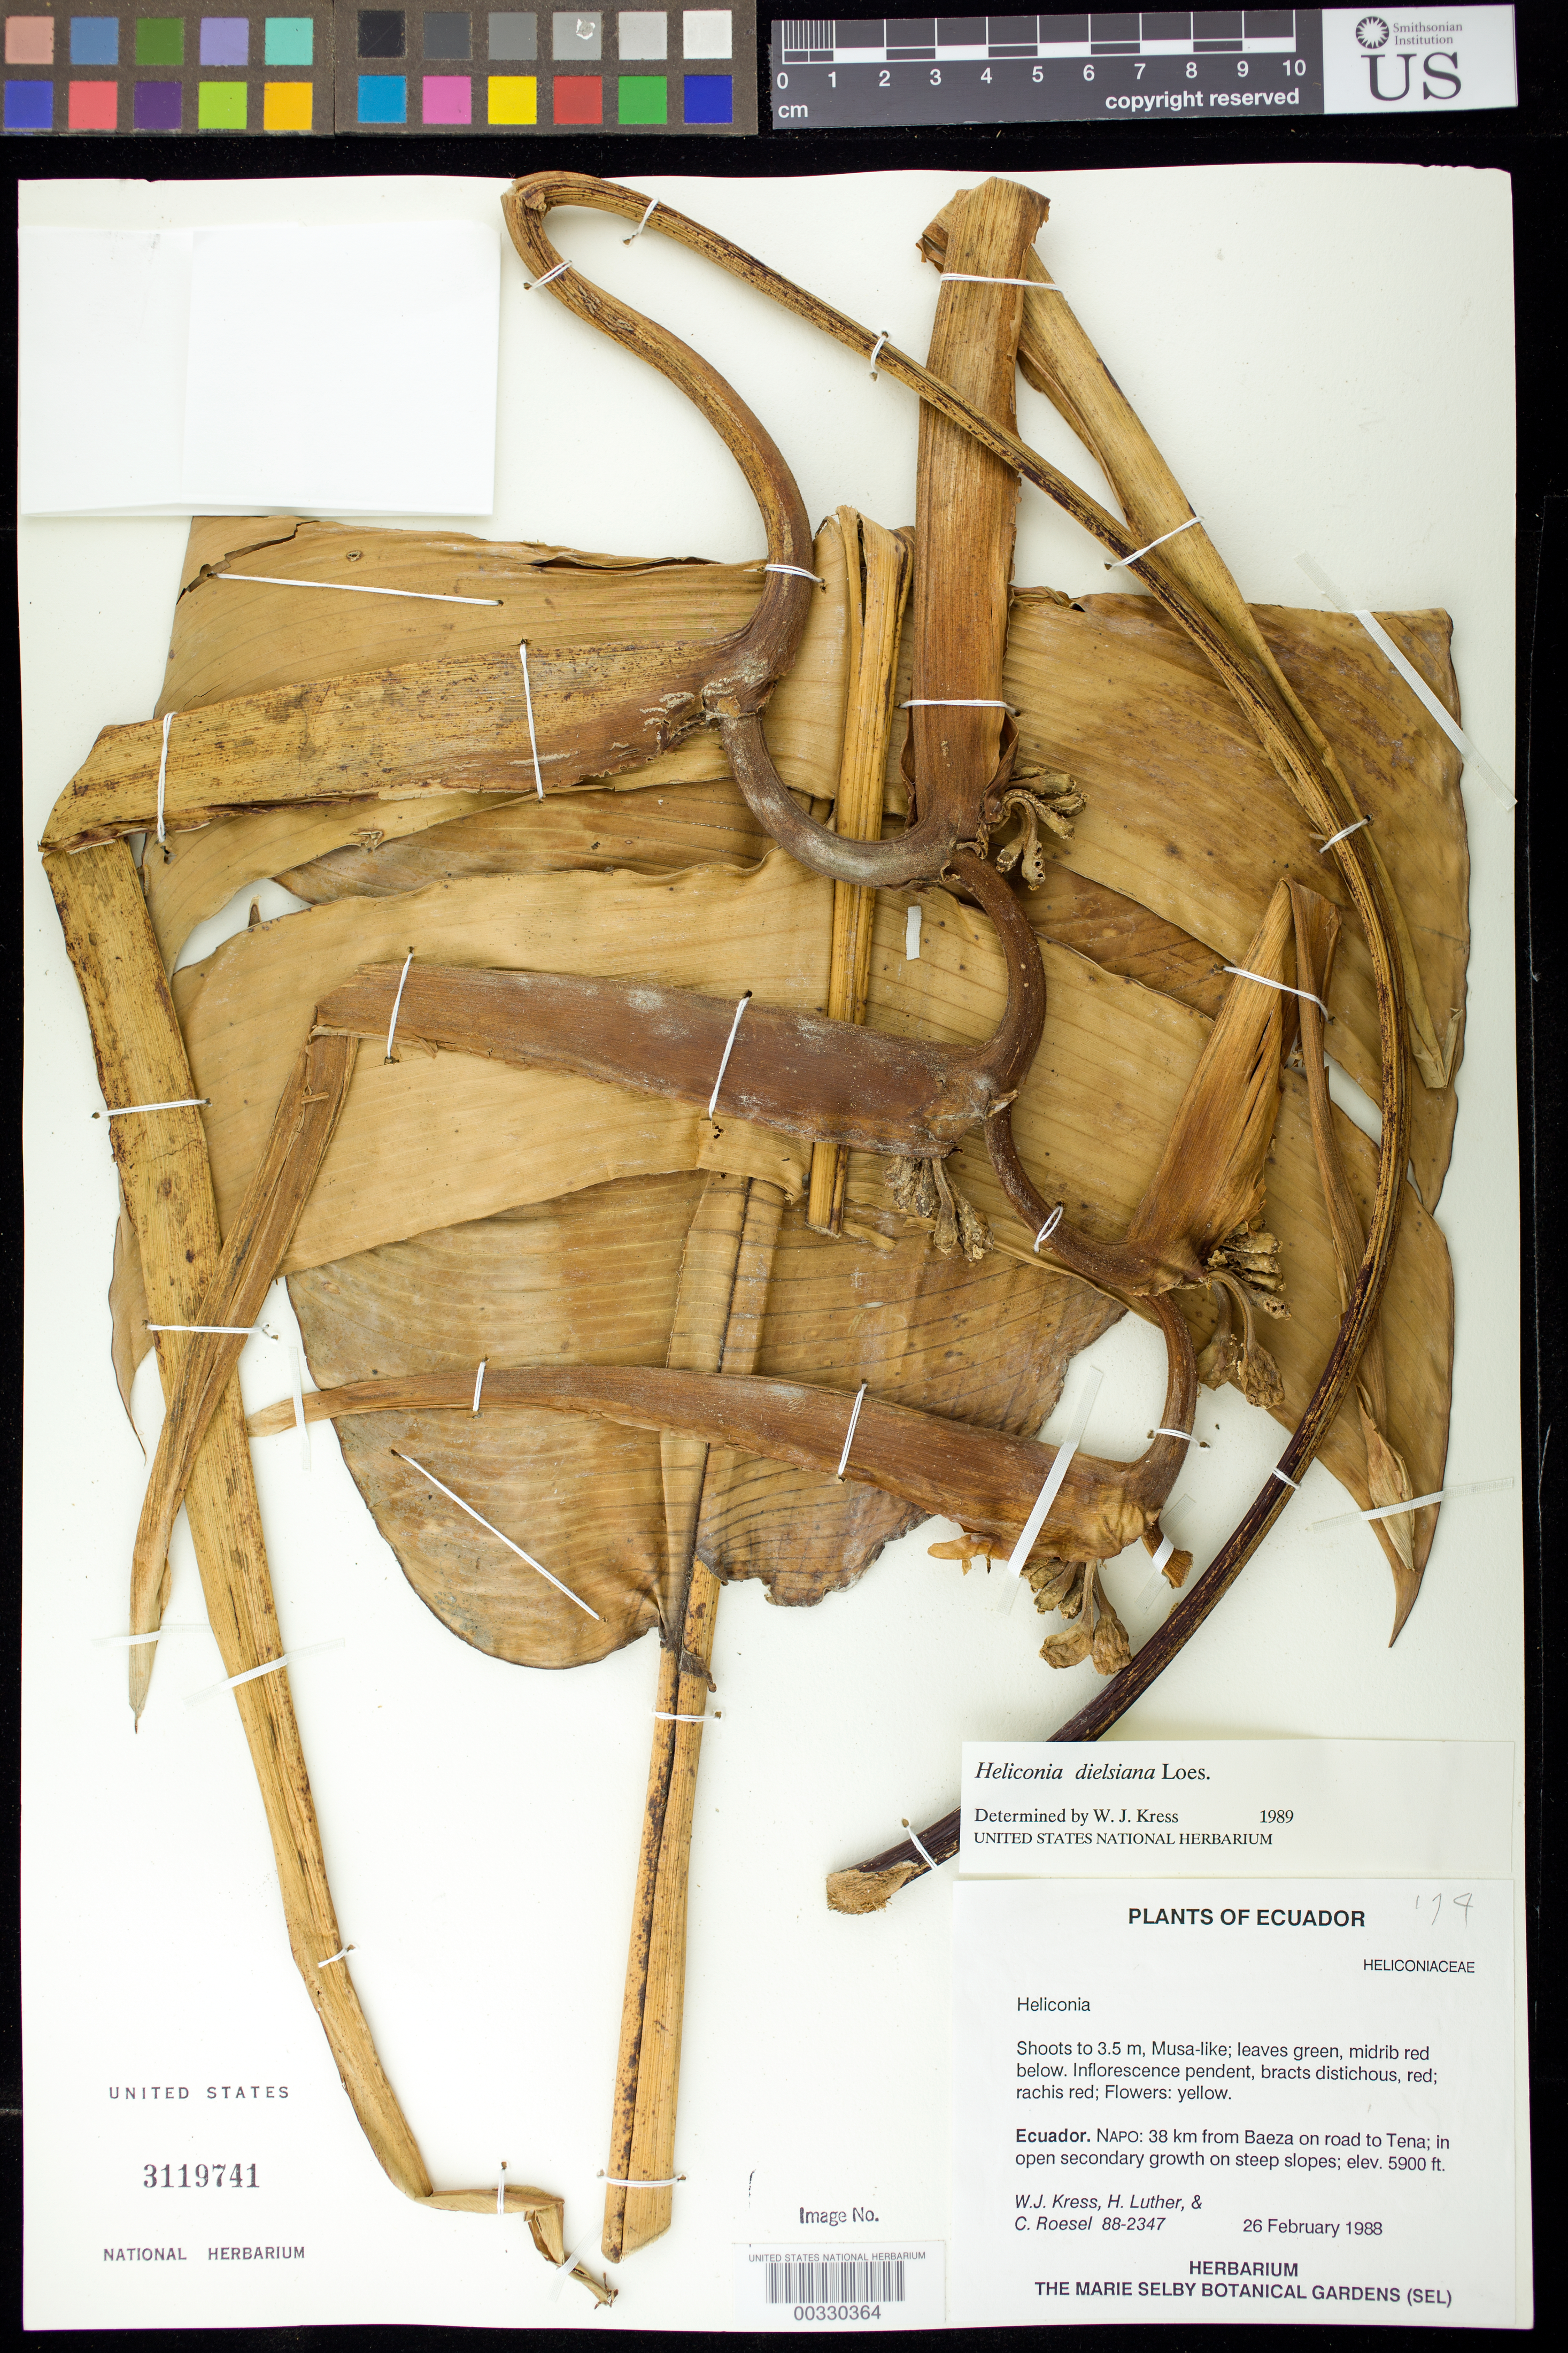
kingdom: Plantae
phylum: Tracheophyta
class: Liliopsida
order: Zingiberales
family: Heliconiaceae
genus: Heliconia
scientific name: Heliconia dielsiana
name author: Loes.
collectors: W. J. Kress, Harry E. Luther & C. S. Roesel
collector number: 88-2347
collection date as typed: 26 Feb 1988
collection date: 1988-02-26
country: Ecuador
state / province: Napo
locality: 38 km from baeza on road to Tena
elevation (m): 1798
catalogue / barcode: US 3119741